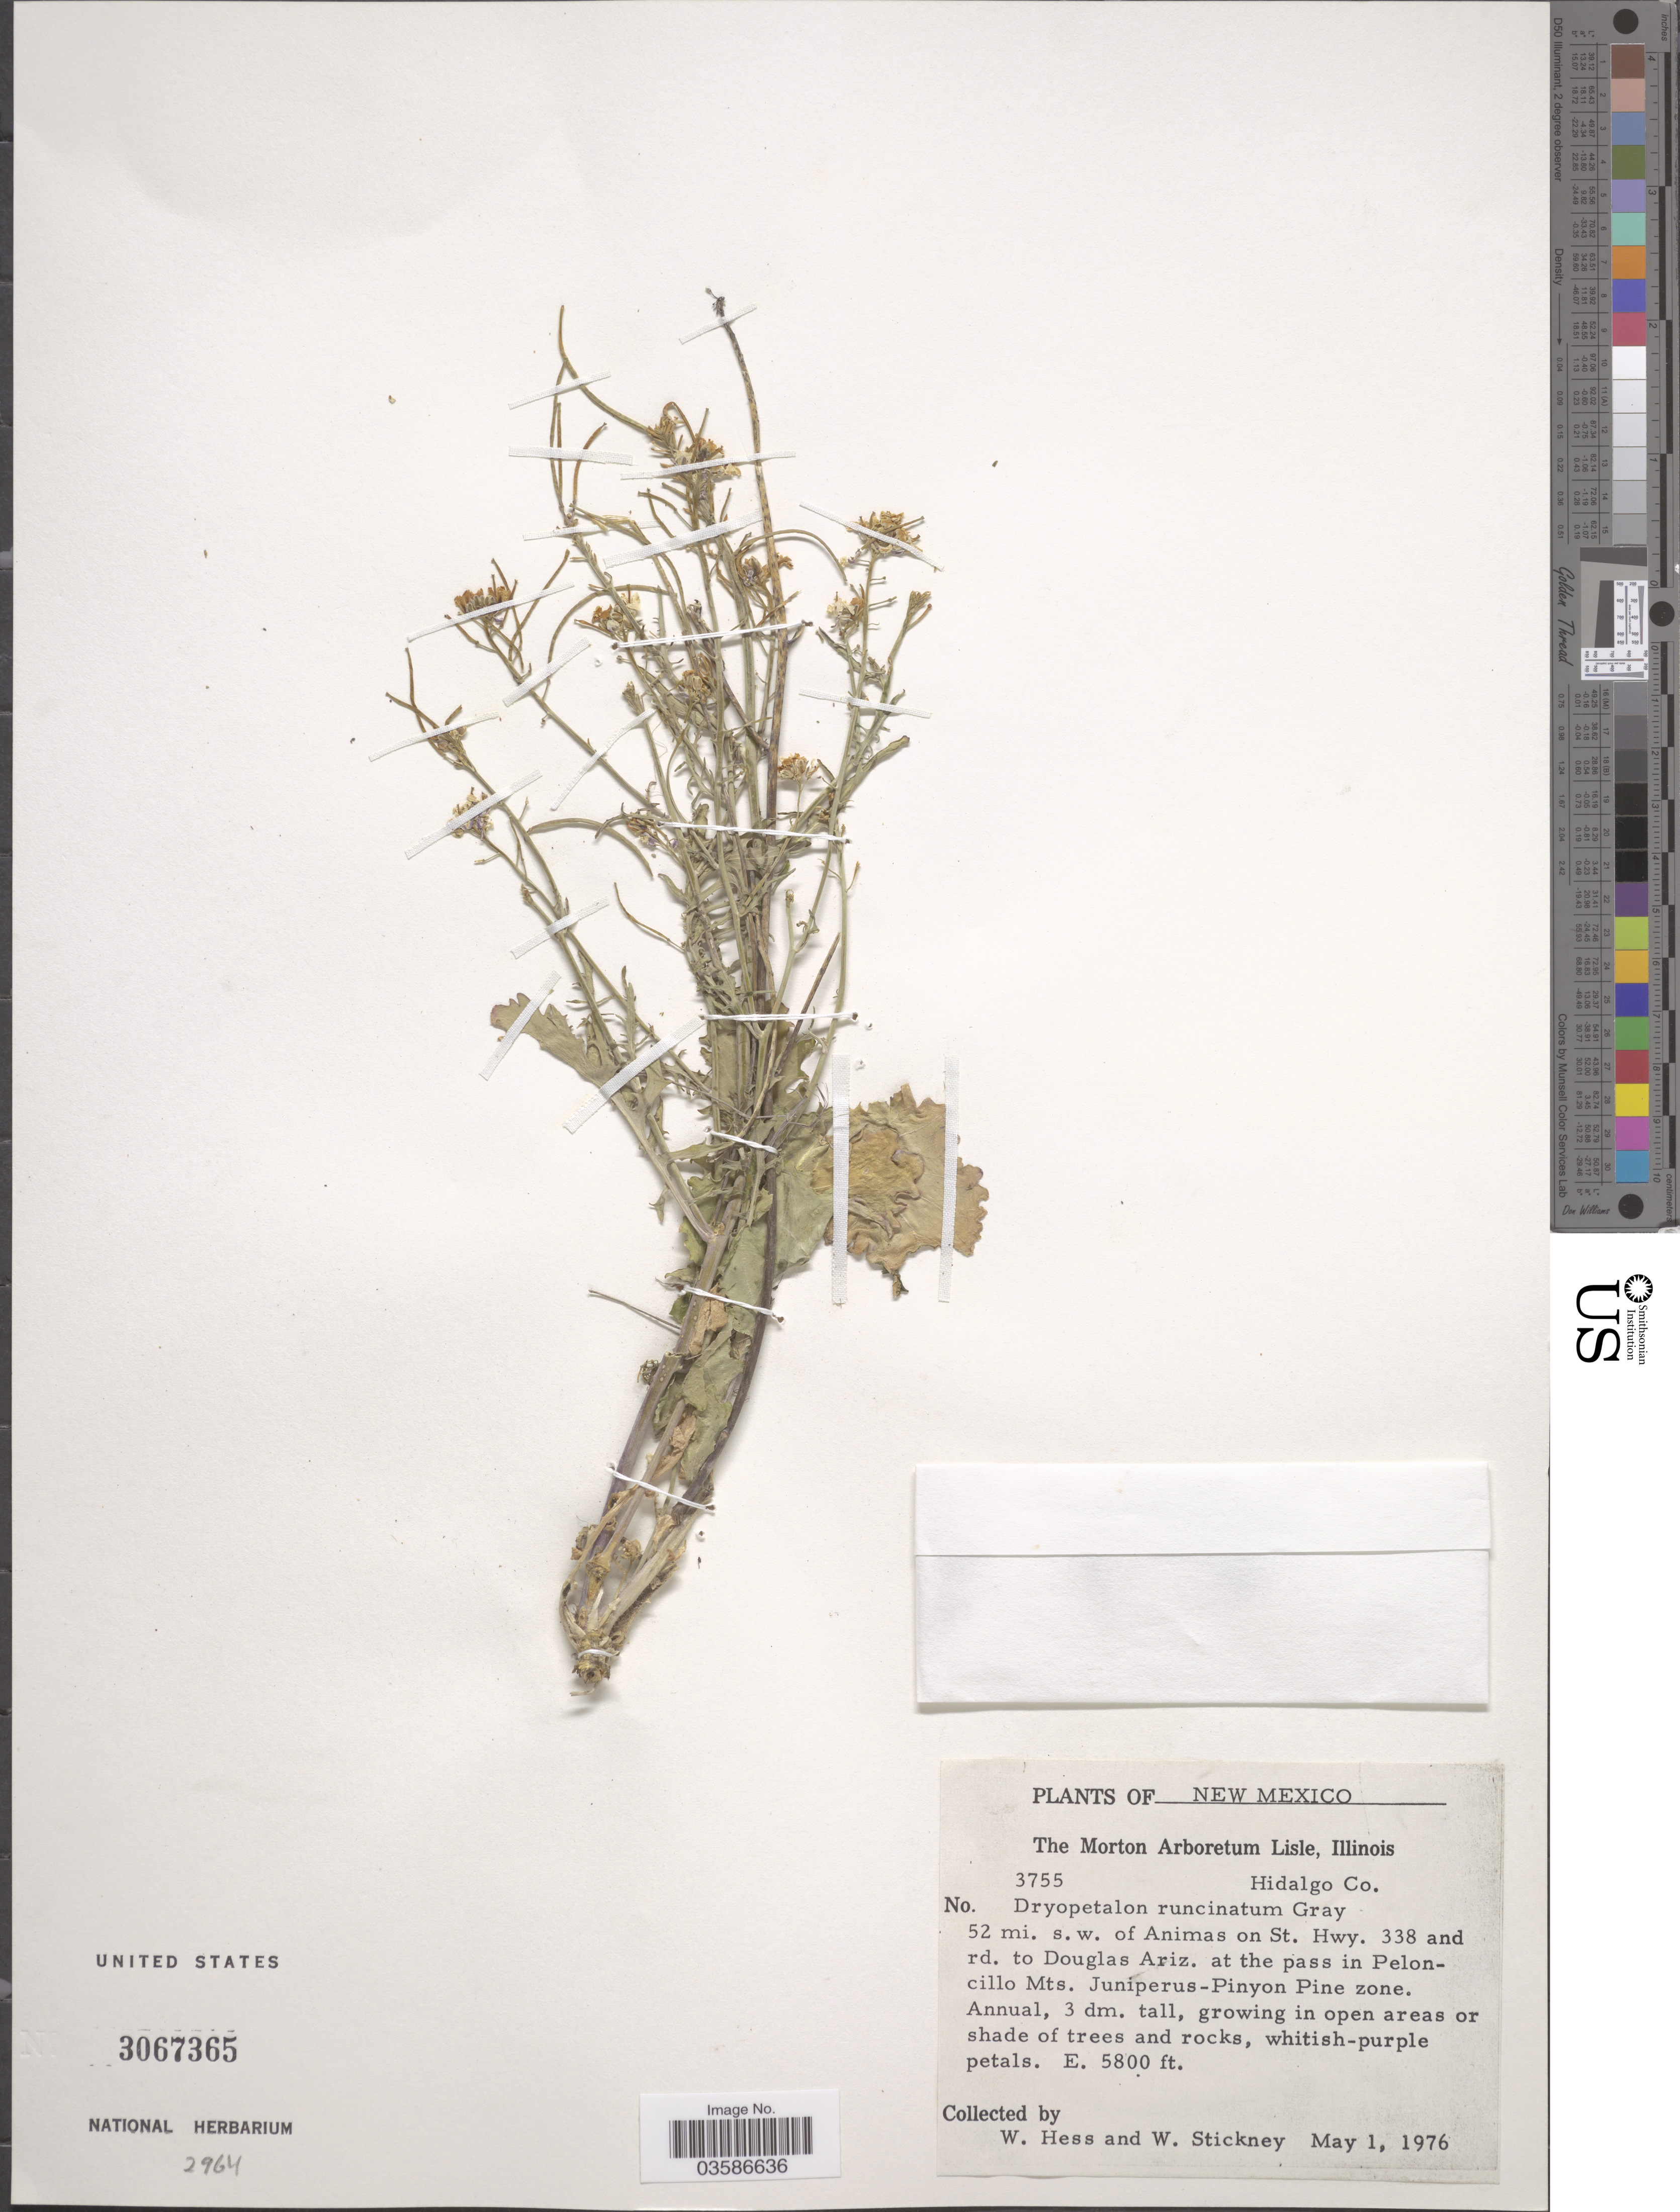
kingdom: Plantae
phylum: Tracheophyta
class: Magnoliopsida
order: Brassicales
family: Brassicaceae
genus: Dryopetalon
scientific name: Dryopetalon runcinatum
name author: A. Gray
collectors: W. Hess & W. Stickney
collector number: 3755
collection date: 1976-05-01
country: United States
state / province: New Mexico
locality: Hidalgo Co. 52 mi. s.w. of Animas on St. Hwy. 338 and rd. to Douglas Ariz. at the pass in Peloncillo Mts.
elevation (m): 1768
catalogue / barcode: US 3067365